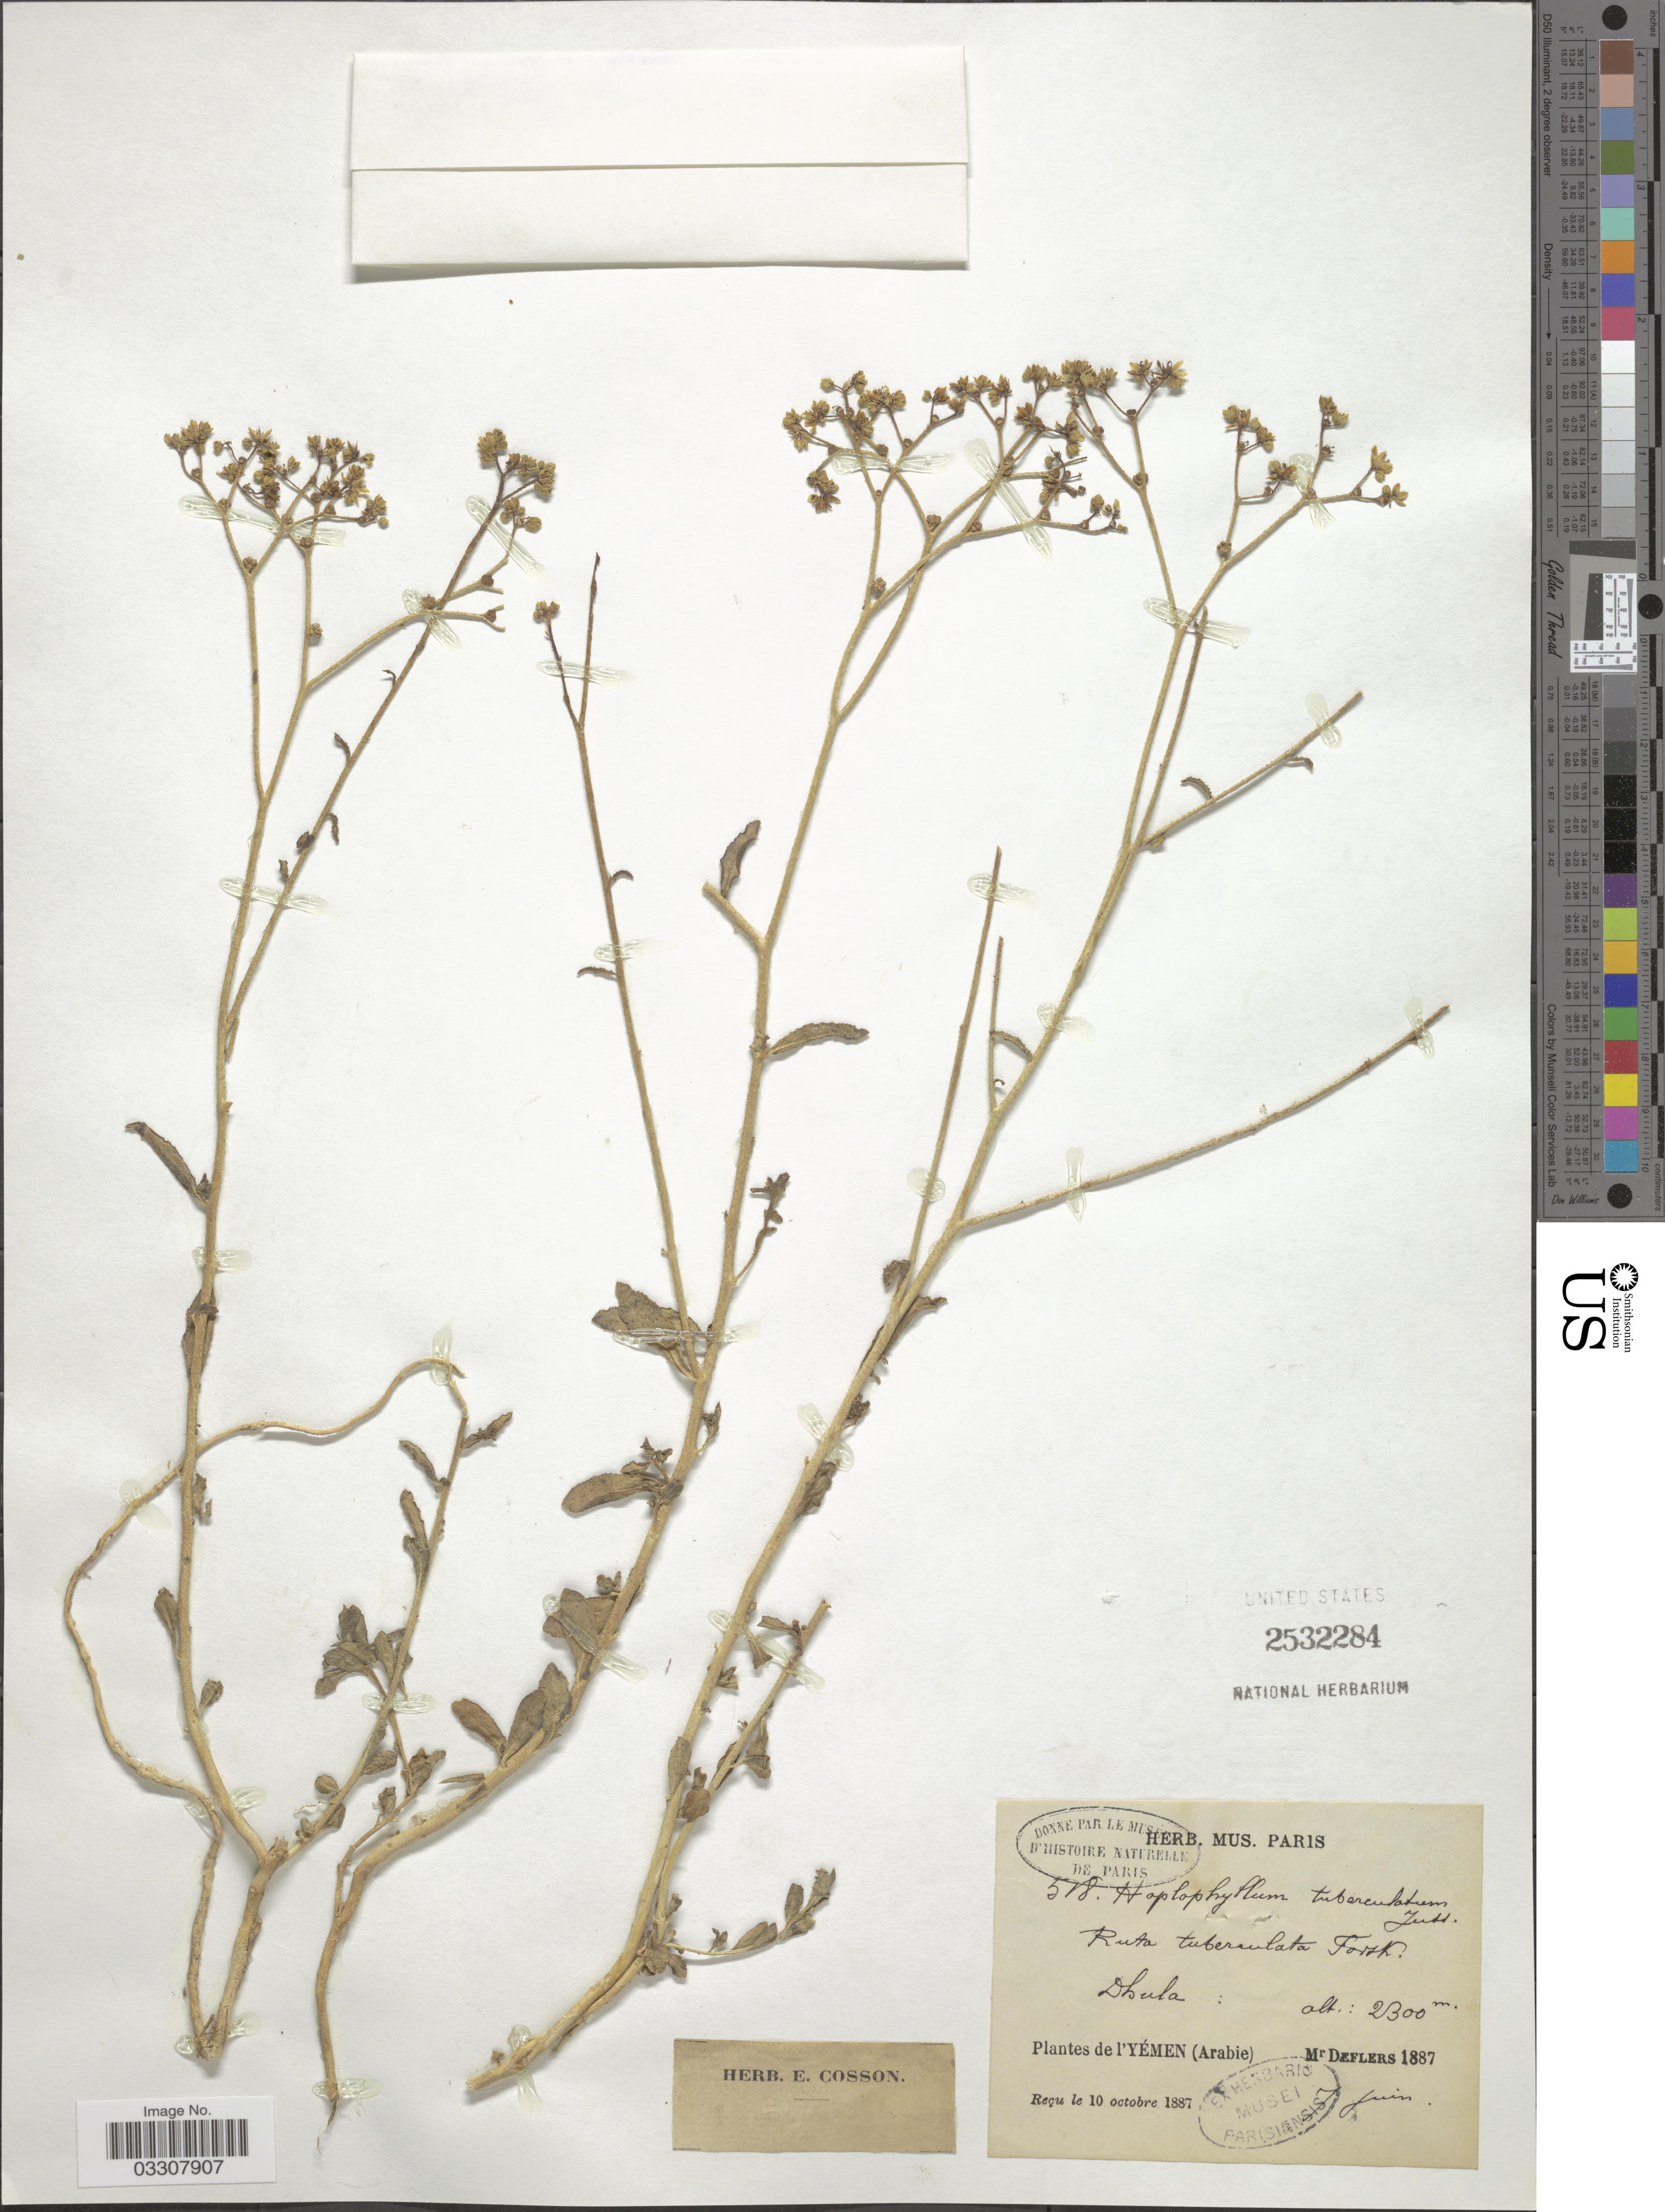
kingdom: Plantae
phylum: Tracheophyta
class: Magnoliopsida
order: Sapindales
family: Rutaceae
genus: Haplophyllum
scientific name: Haplophyllum tuberculatum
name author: (Forssk.) A. Juss.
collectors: -. Deflers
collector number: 518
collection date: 1887-06-07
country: Yemen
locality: (Arabie) Dhula.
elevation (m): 2300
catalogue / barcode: US 2532284